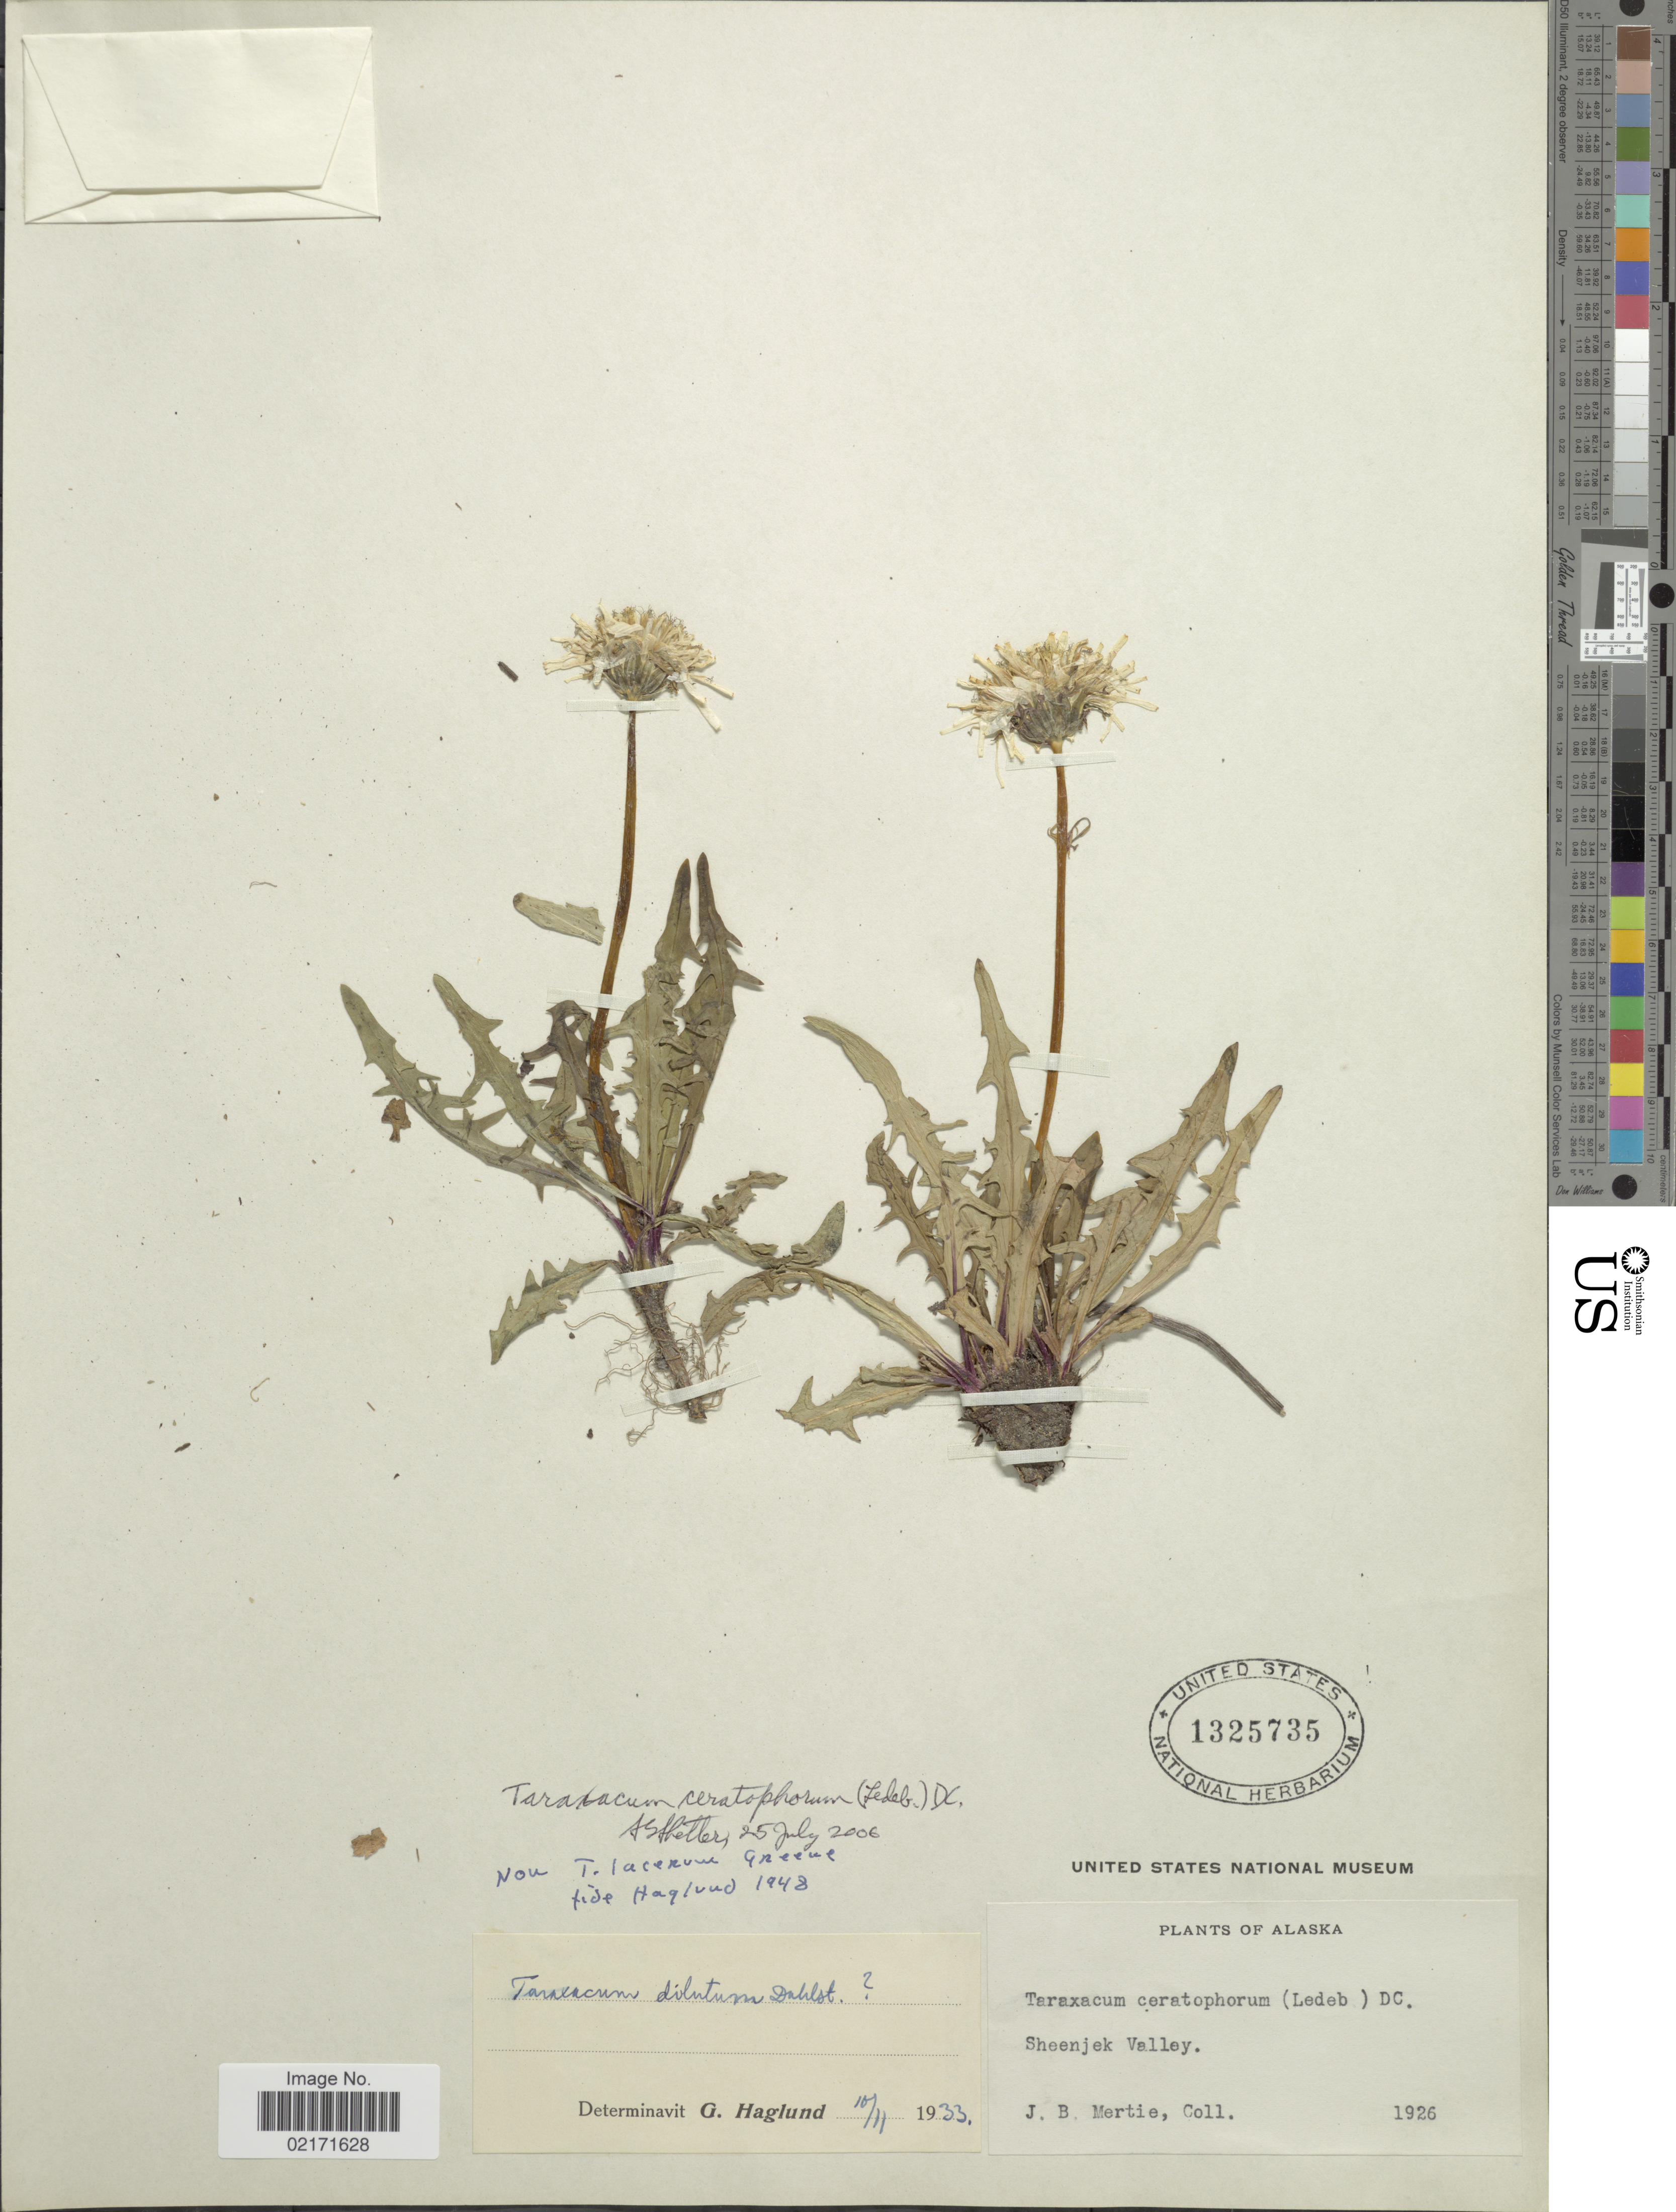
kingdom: Plantae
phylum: Tracheophyta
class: Magnoliopsida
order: Asterales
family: Asteraceae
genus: Taraxacum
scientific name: Taraxacum ceratophorum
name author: (Ledeb.) DC.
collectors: J. Mertie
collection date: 1926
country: United States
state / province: Alaska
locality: Sheenjek Valley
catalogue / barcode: US 1325735